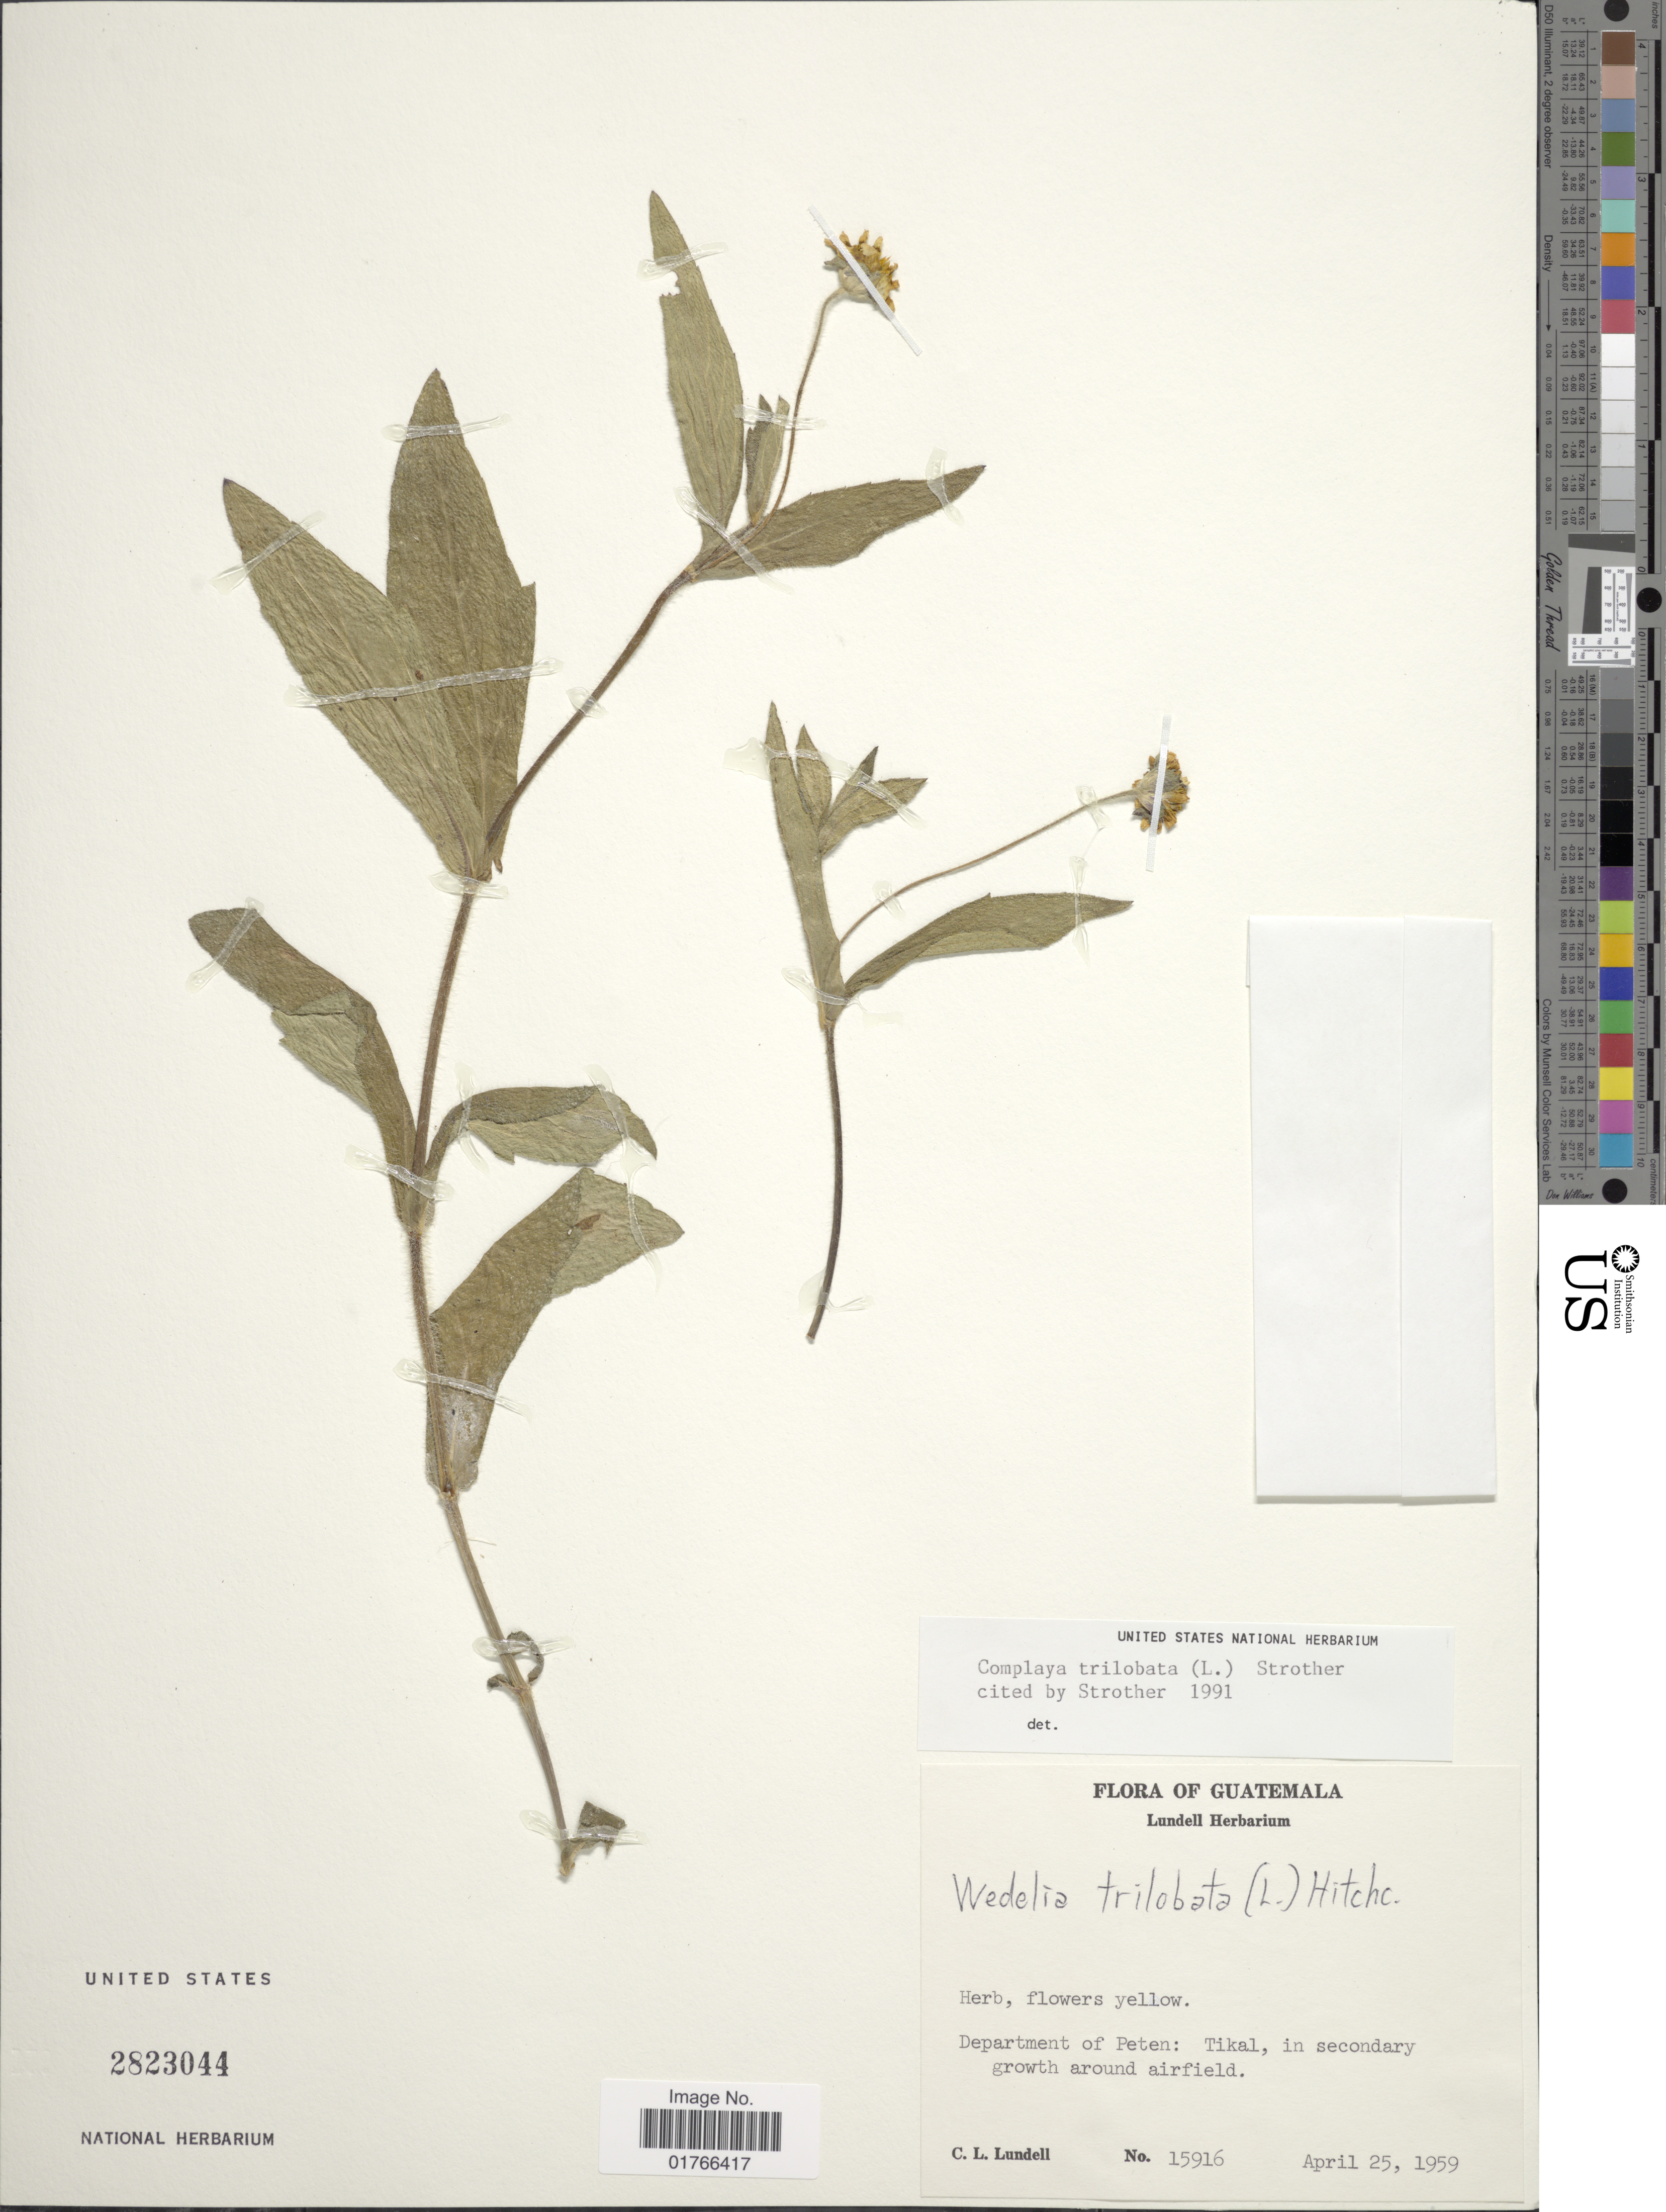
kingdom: Plantae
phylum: Tracheophyta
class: Magnoliopsida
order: Asterales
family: Asteraceae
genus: Sphagneticola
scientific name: Sphagneticola trilobata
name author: (L.) Pruski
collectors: C. L. Lundell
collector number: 15916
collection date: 1959-04-25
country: Guatemala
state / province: El Petén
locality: Tikal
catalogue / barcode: US 2823044